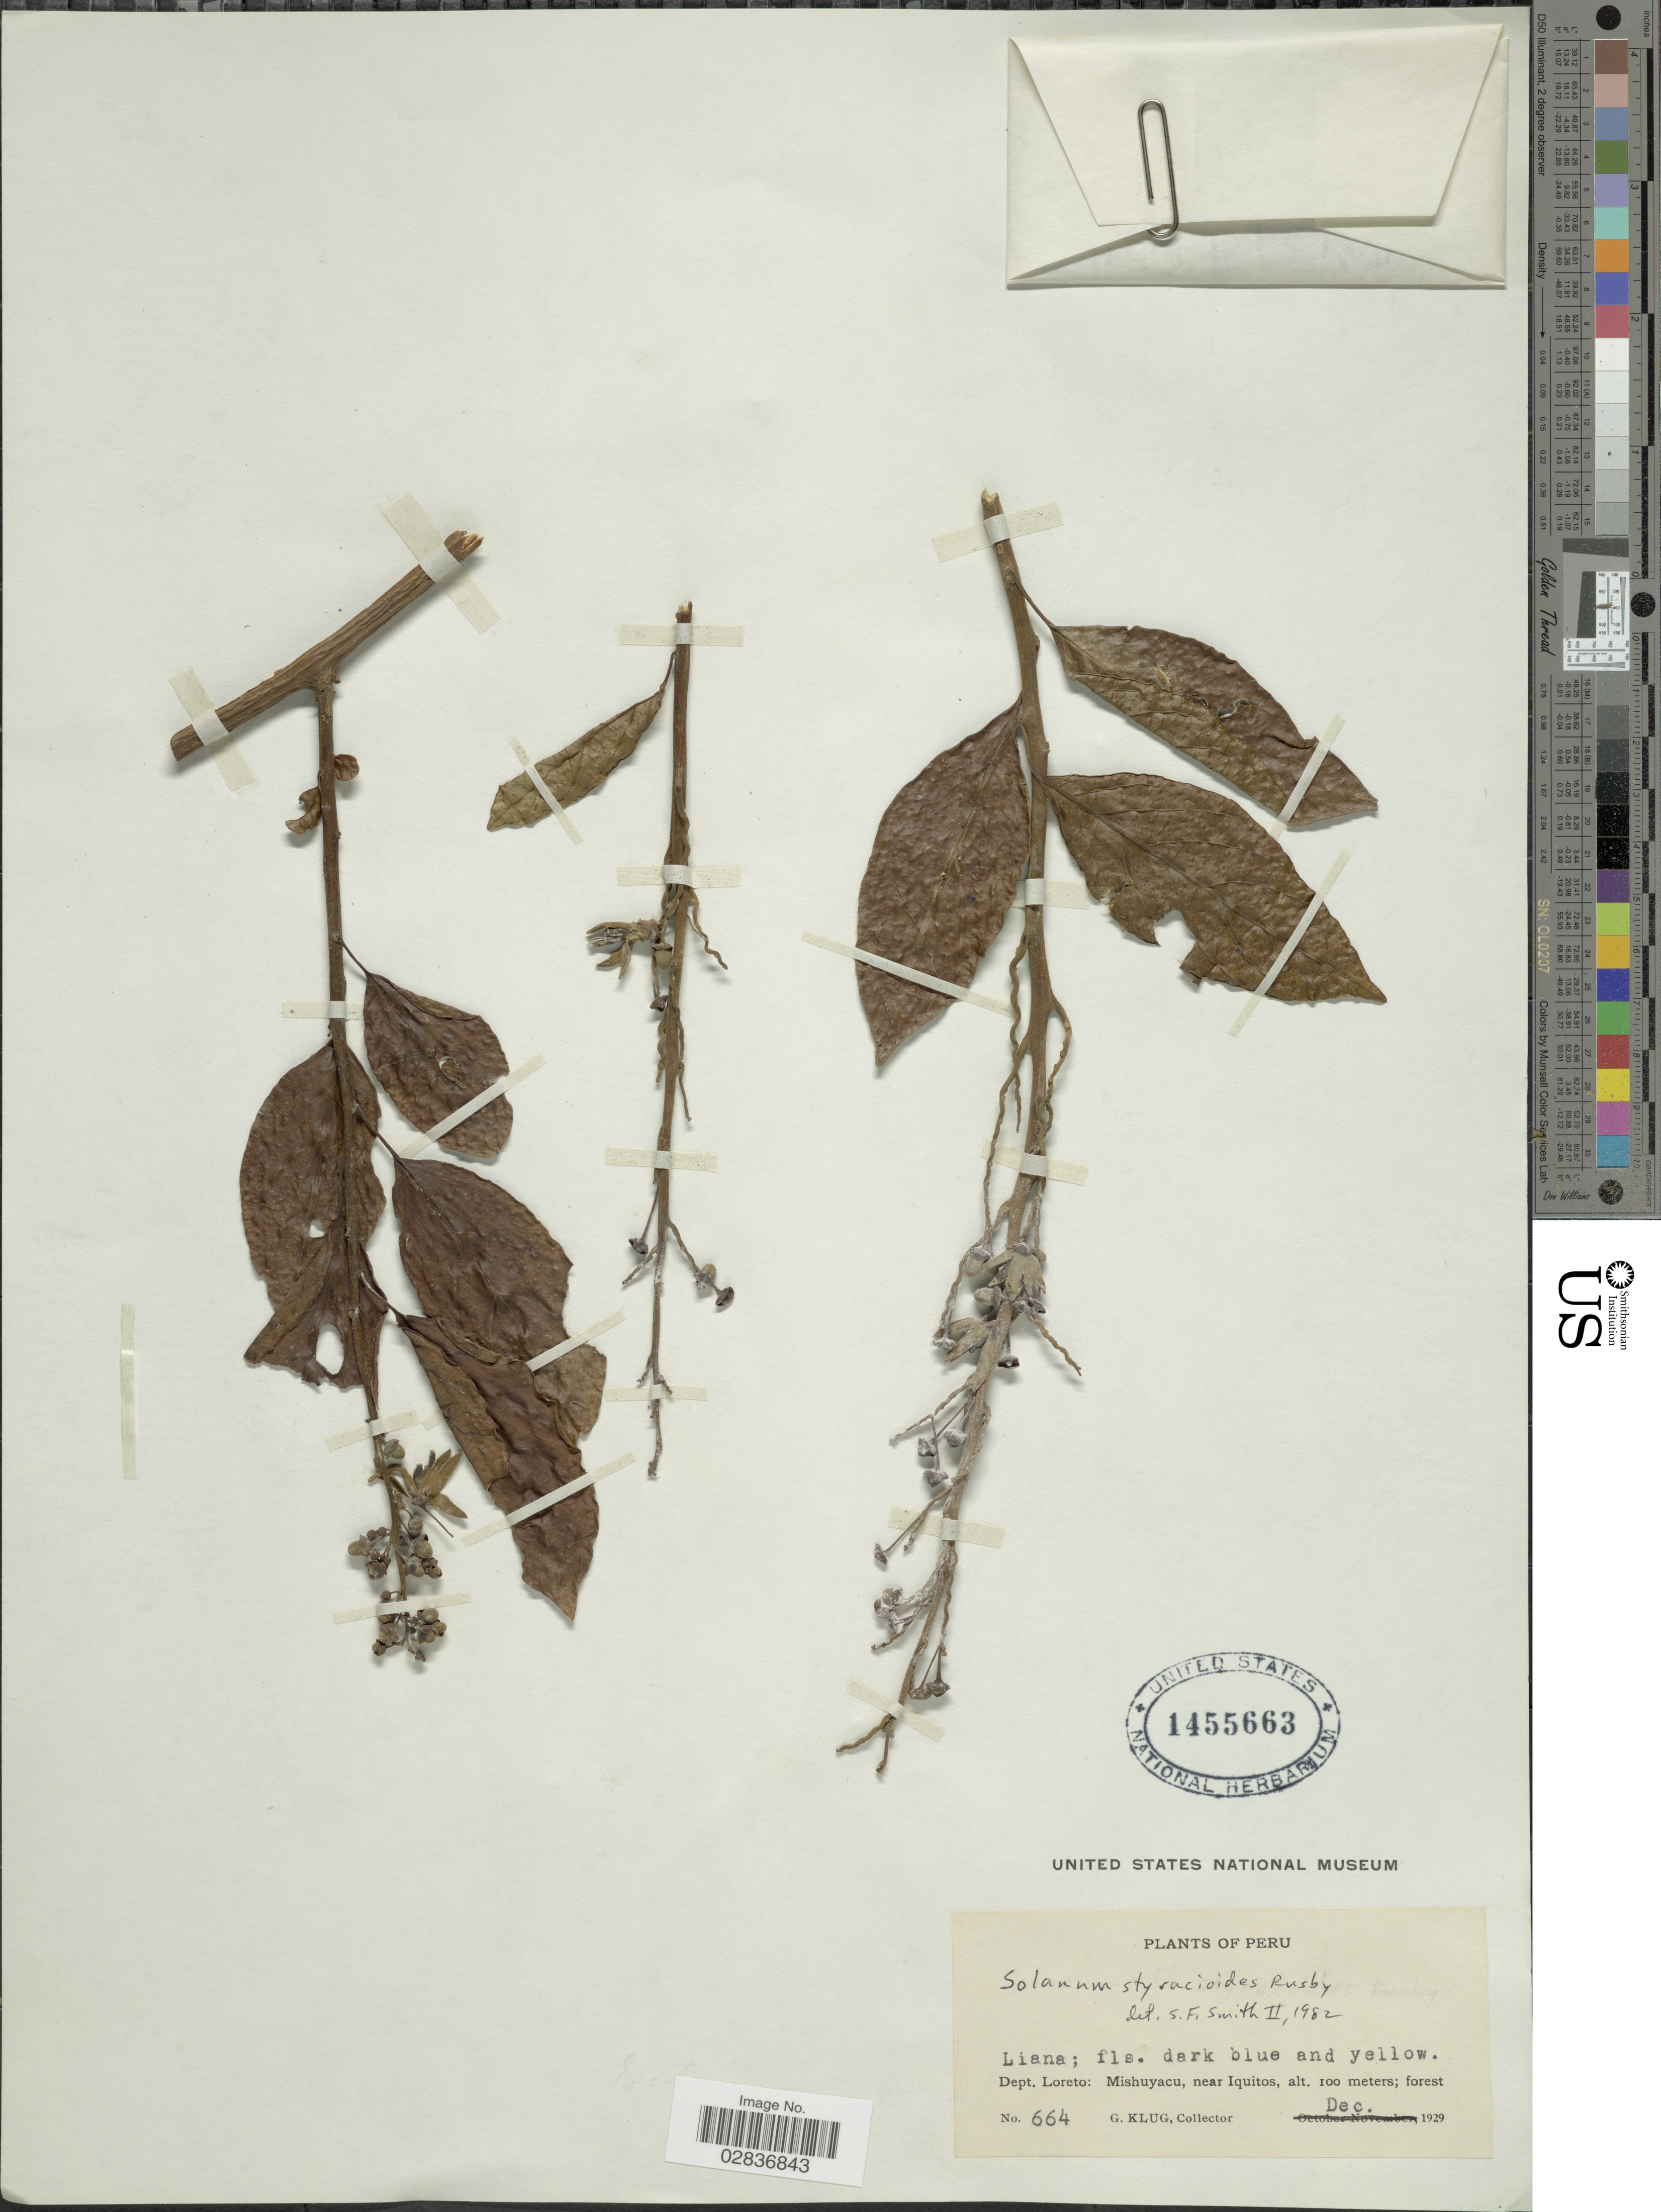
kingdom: Plantae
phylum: Tracheophyta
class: Magnoliopsida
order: Solanales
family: Solanaceae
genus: Solanum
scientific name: Solanum styracioides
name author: Rusby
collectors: G. Klug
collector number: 664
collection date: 1929-12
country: Peru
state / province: Loreto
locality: Dept. Loreto: Mishuyacu, near Iquitos.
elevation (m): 100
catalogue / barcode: US 1455663